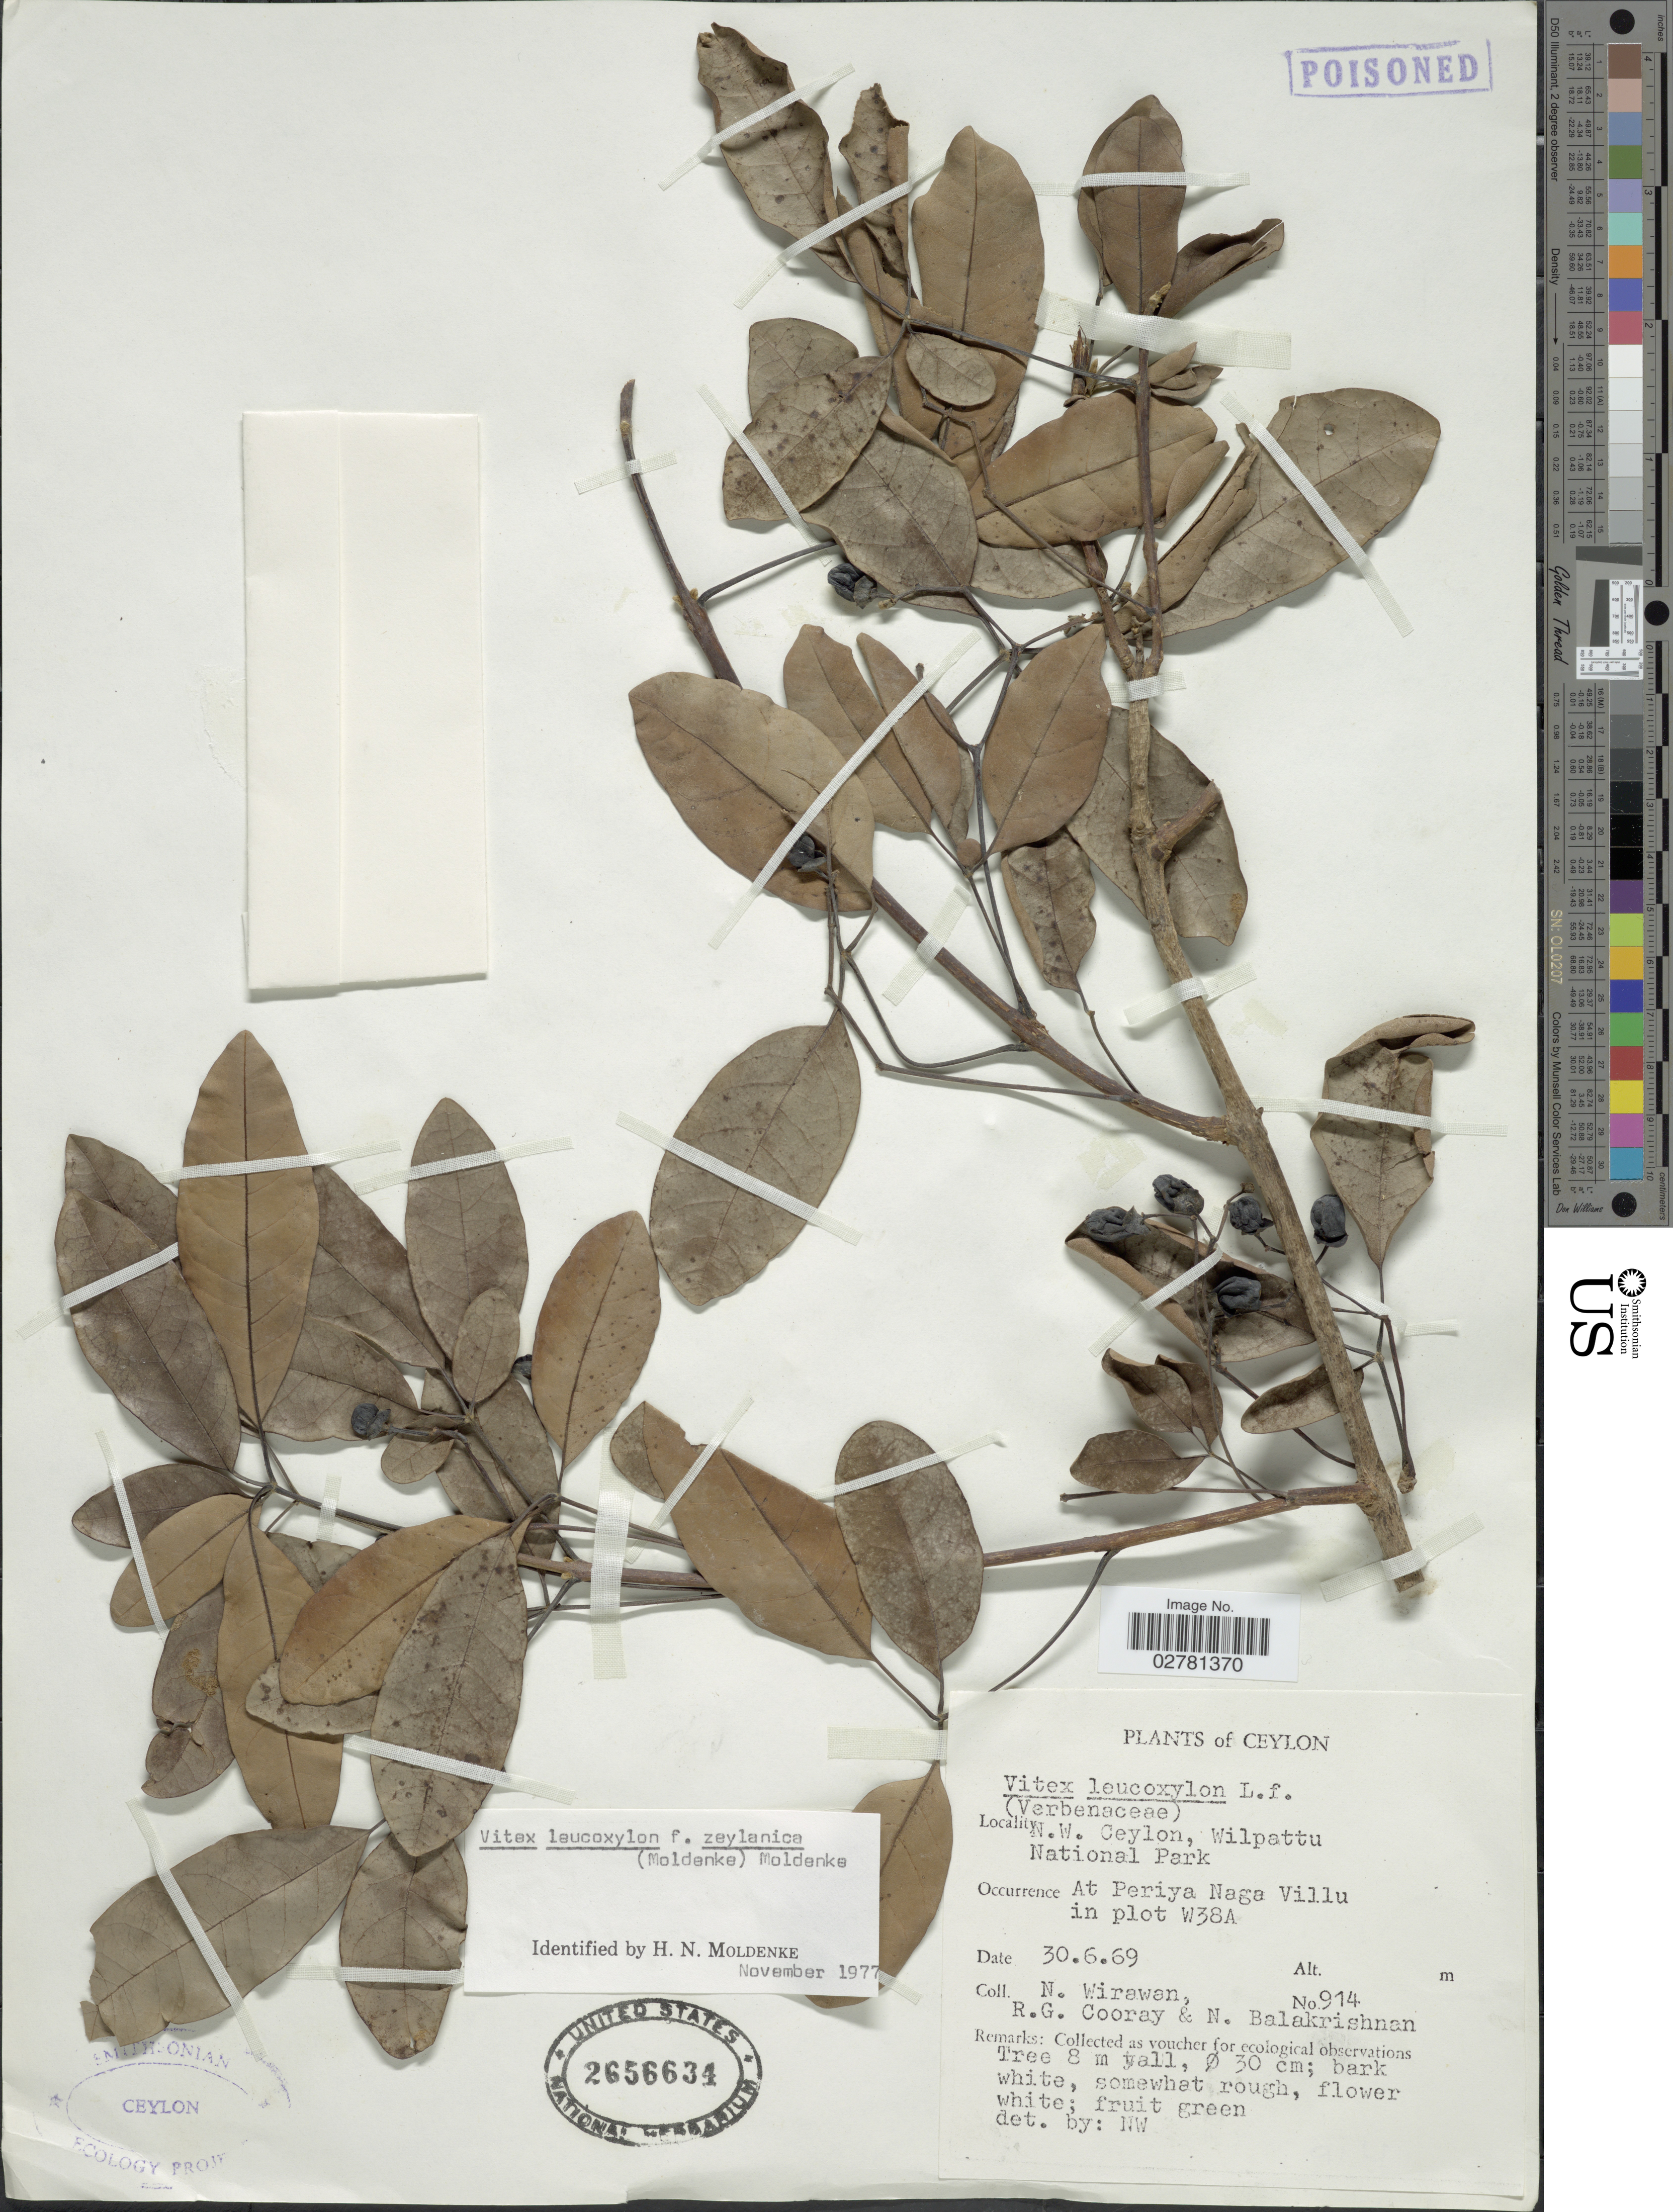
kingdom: Plantae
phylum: Tracheophyta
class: Magnoliopsida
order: Lamiales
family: Lamiaceae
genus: Vitex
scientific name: Vitex leucoxylon var. zeylanica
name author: Moldenke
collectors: N. Wirawan, R. Cooray & N. Balakrishnan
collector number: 914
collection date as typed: Transcribed d/m/y: 30/6/69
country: Sri Lanka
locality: Ceylon. N.W. Ceylon, Wilpattu National Park. At Periya Naga Villu in plot W38A.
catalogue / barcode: US 2656634